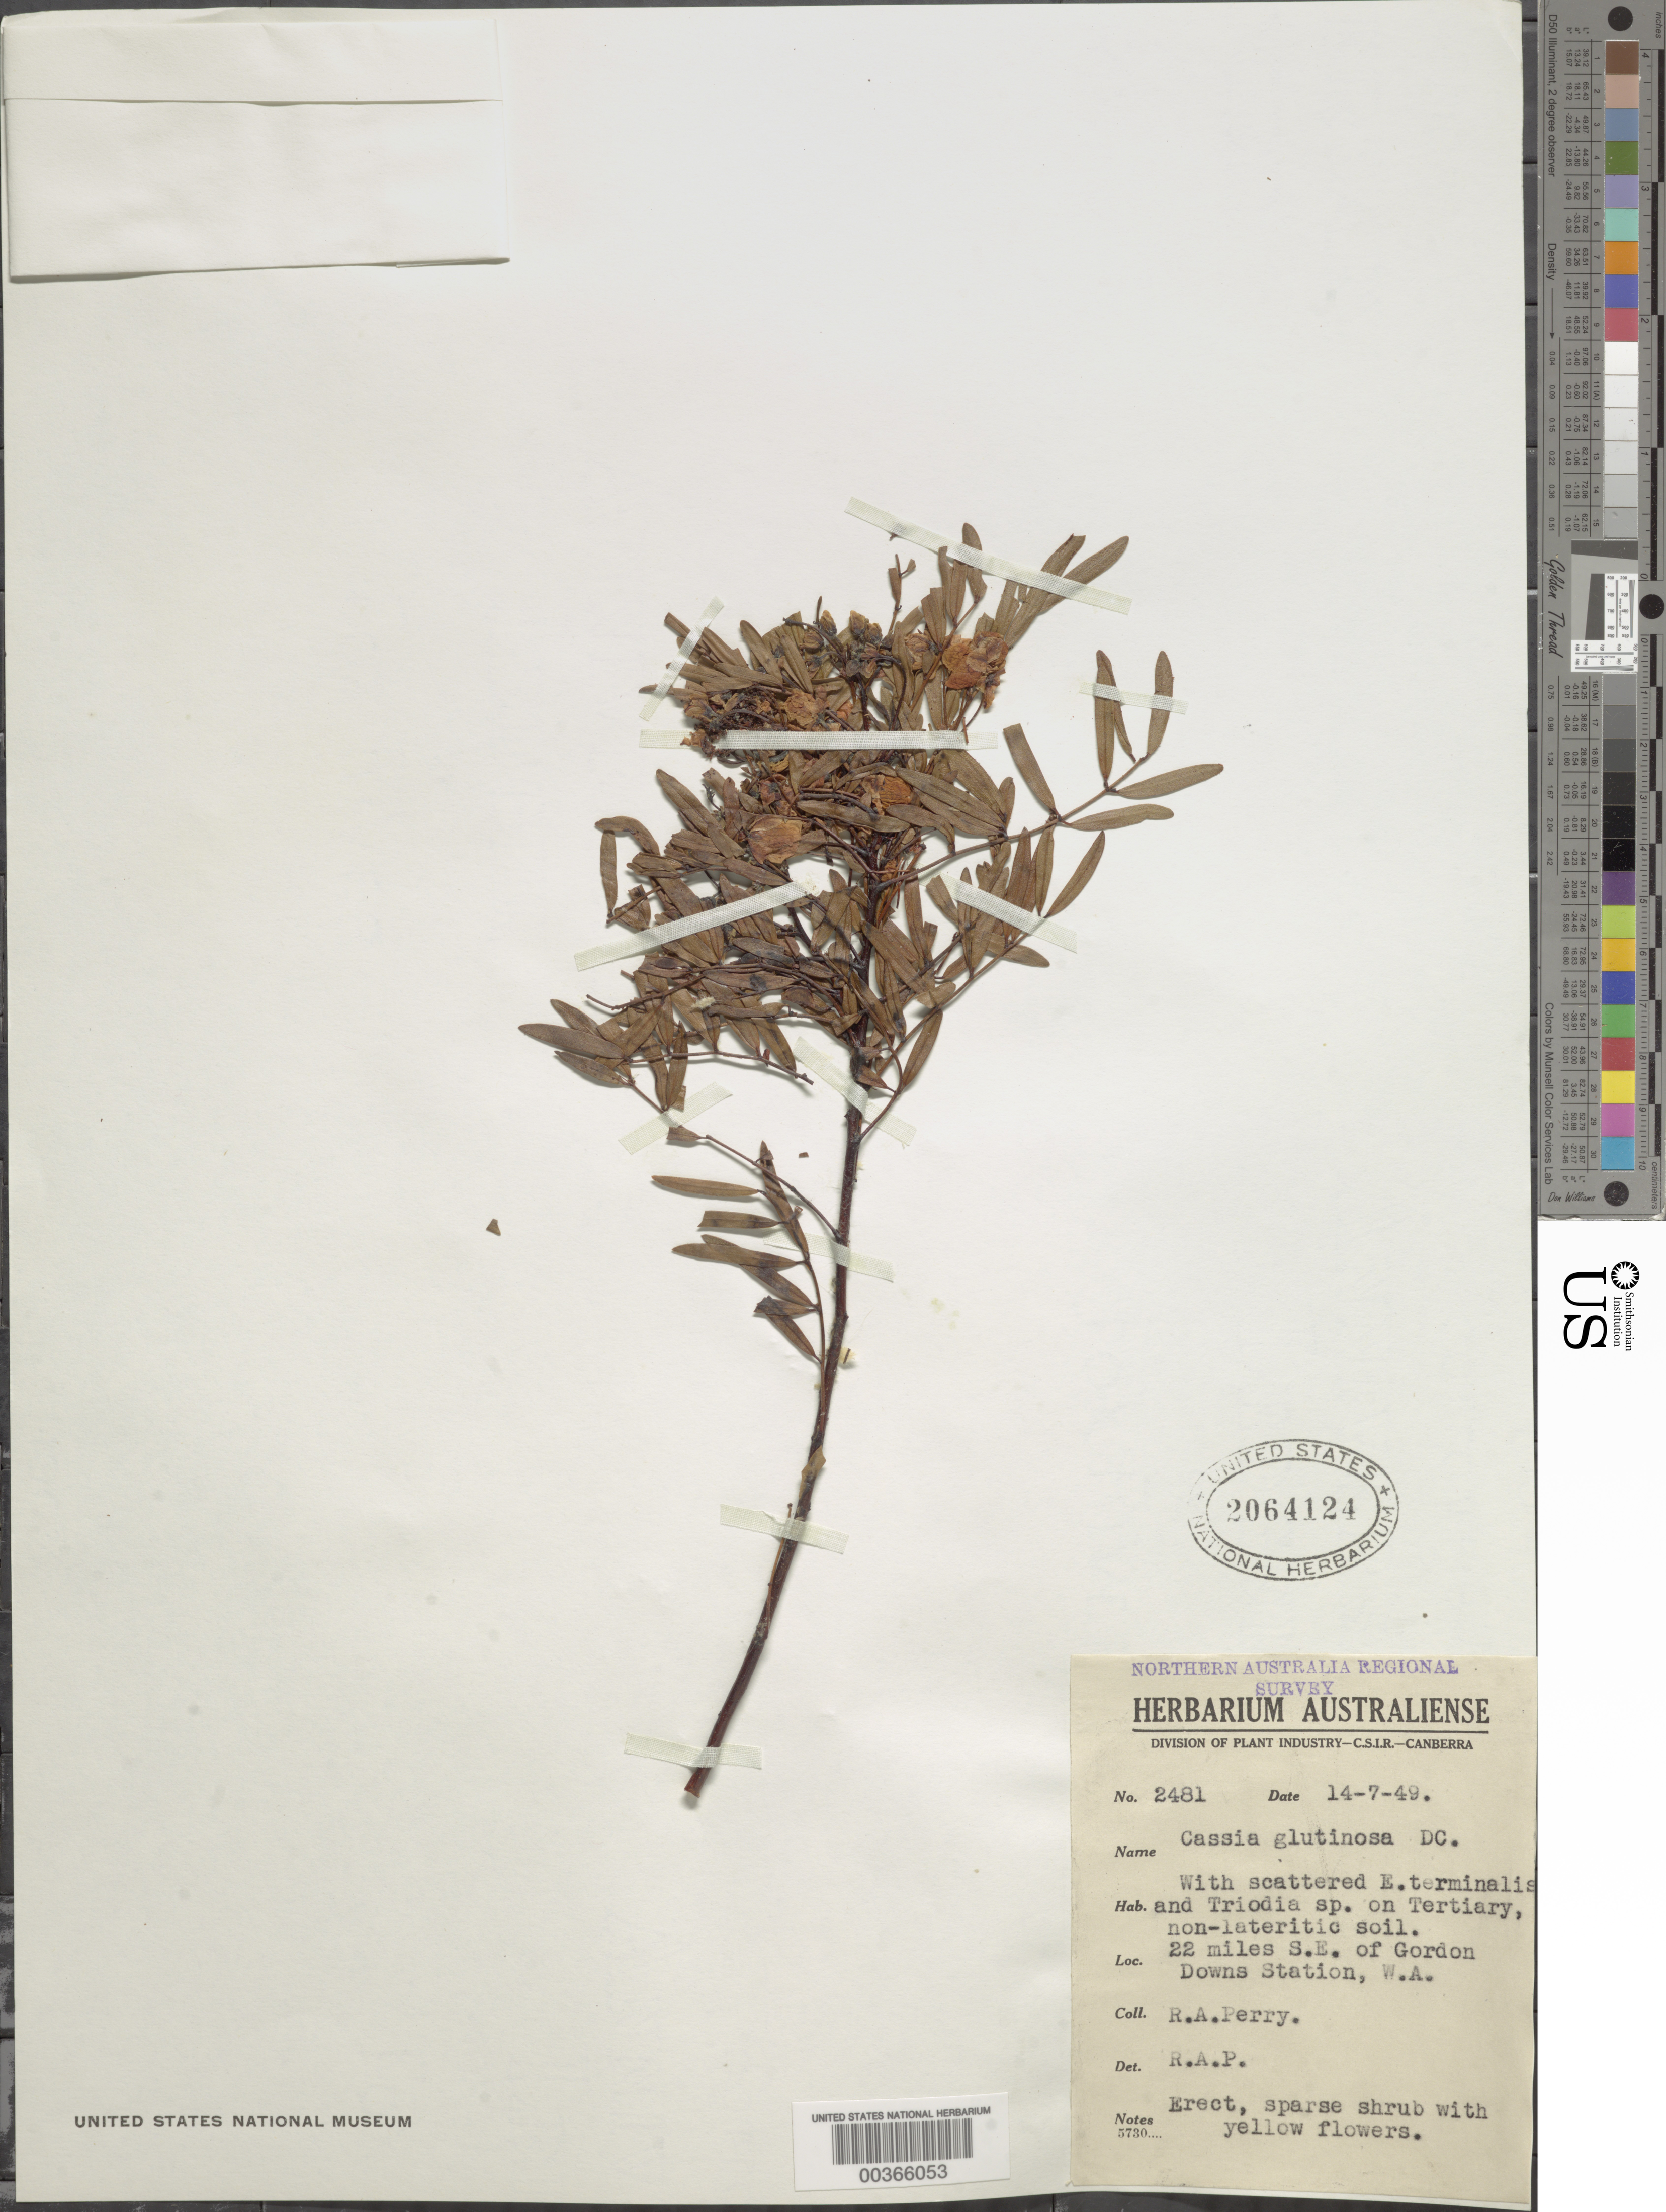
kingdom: Plantae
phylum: Tracheophyta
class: Magnoliopsida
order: Fabales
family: Fabaceae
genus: Senna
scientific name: Senna glutinosa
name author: (DC.) Randell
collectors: Perry, R. A.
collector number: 2481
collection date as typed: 14 Jul 1949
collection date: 1949-07-14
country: Australia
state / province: Western Australia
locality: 22 mi se of gordon downs station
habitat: On tertiary, non-lateritic soil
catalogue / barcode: US 2064124